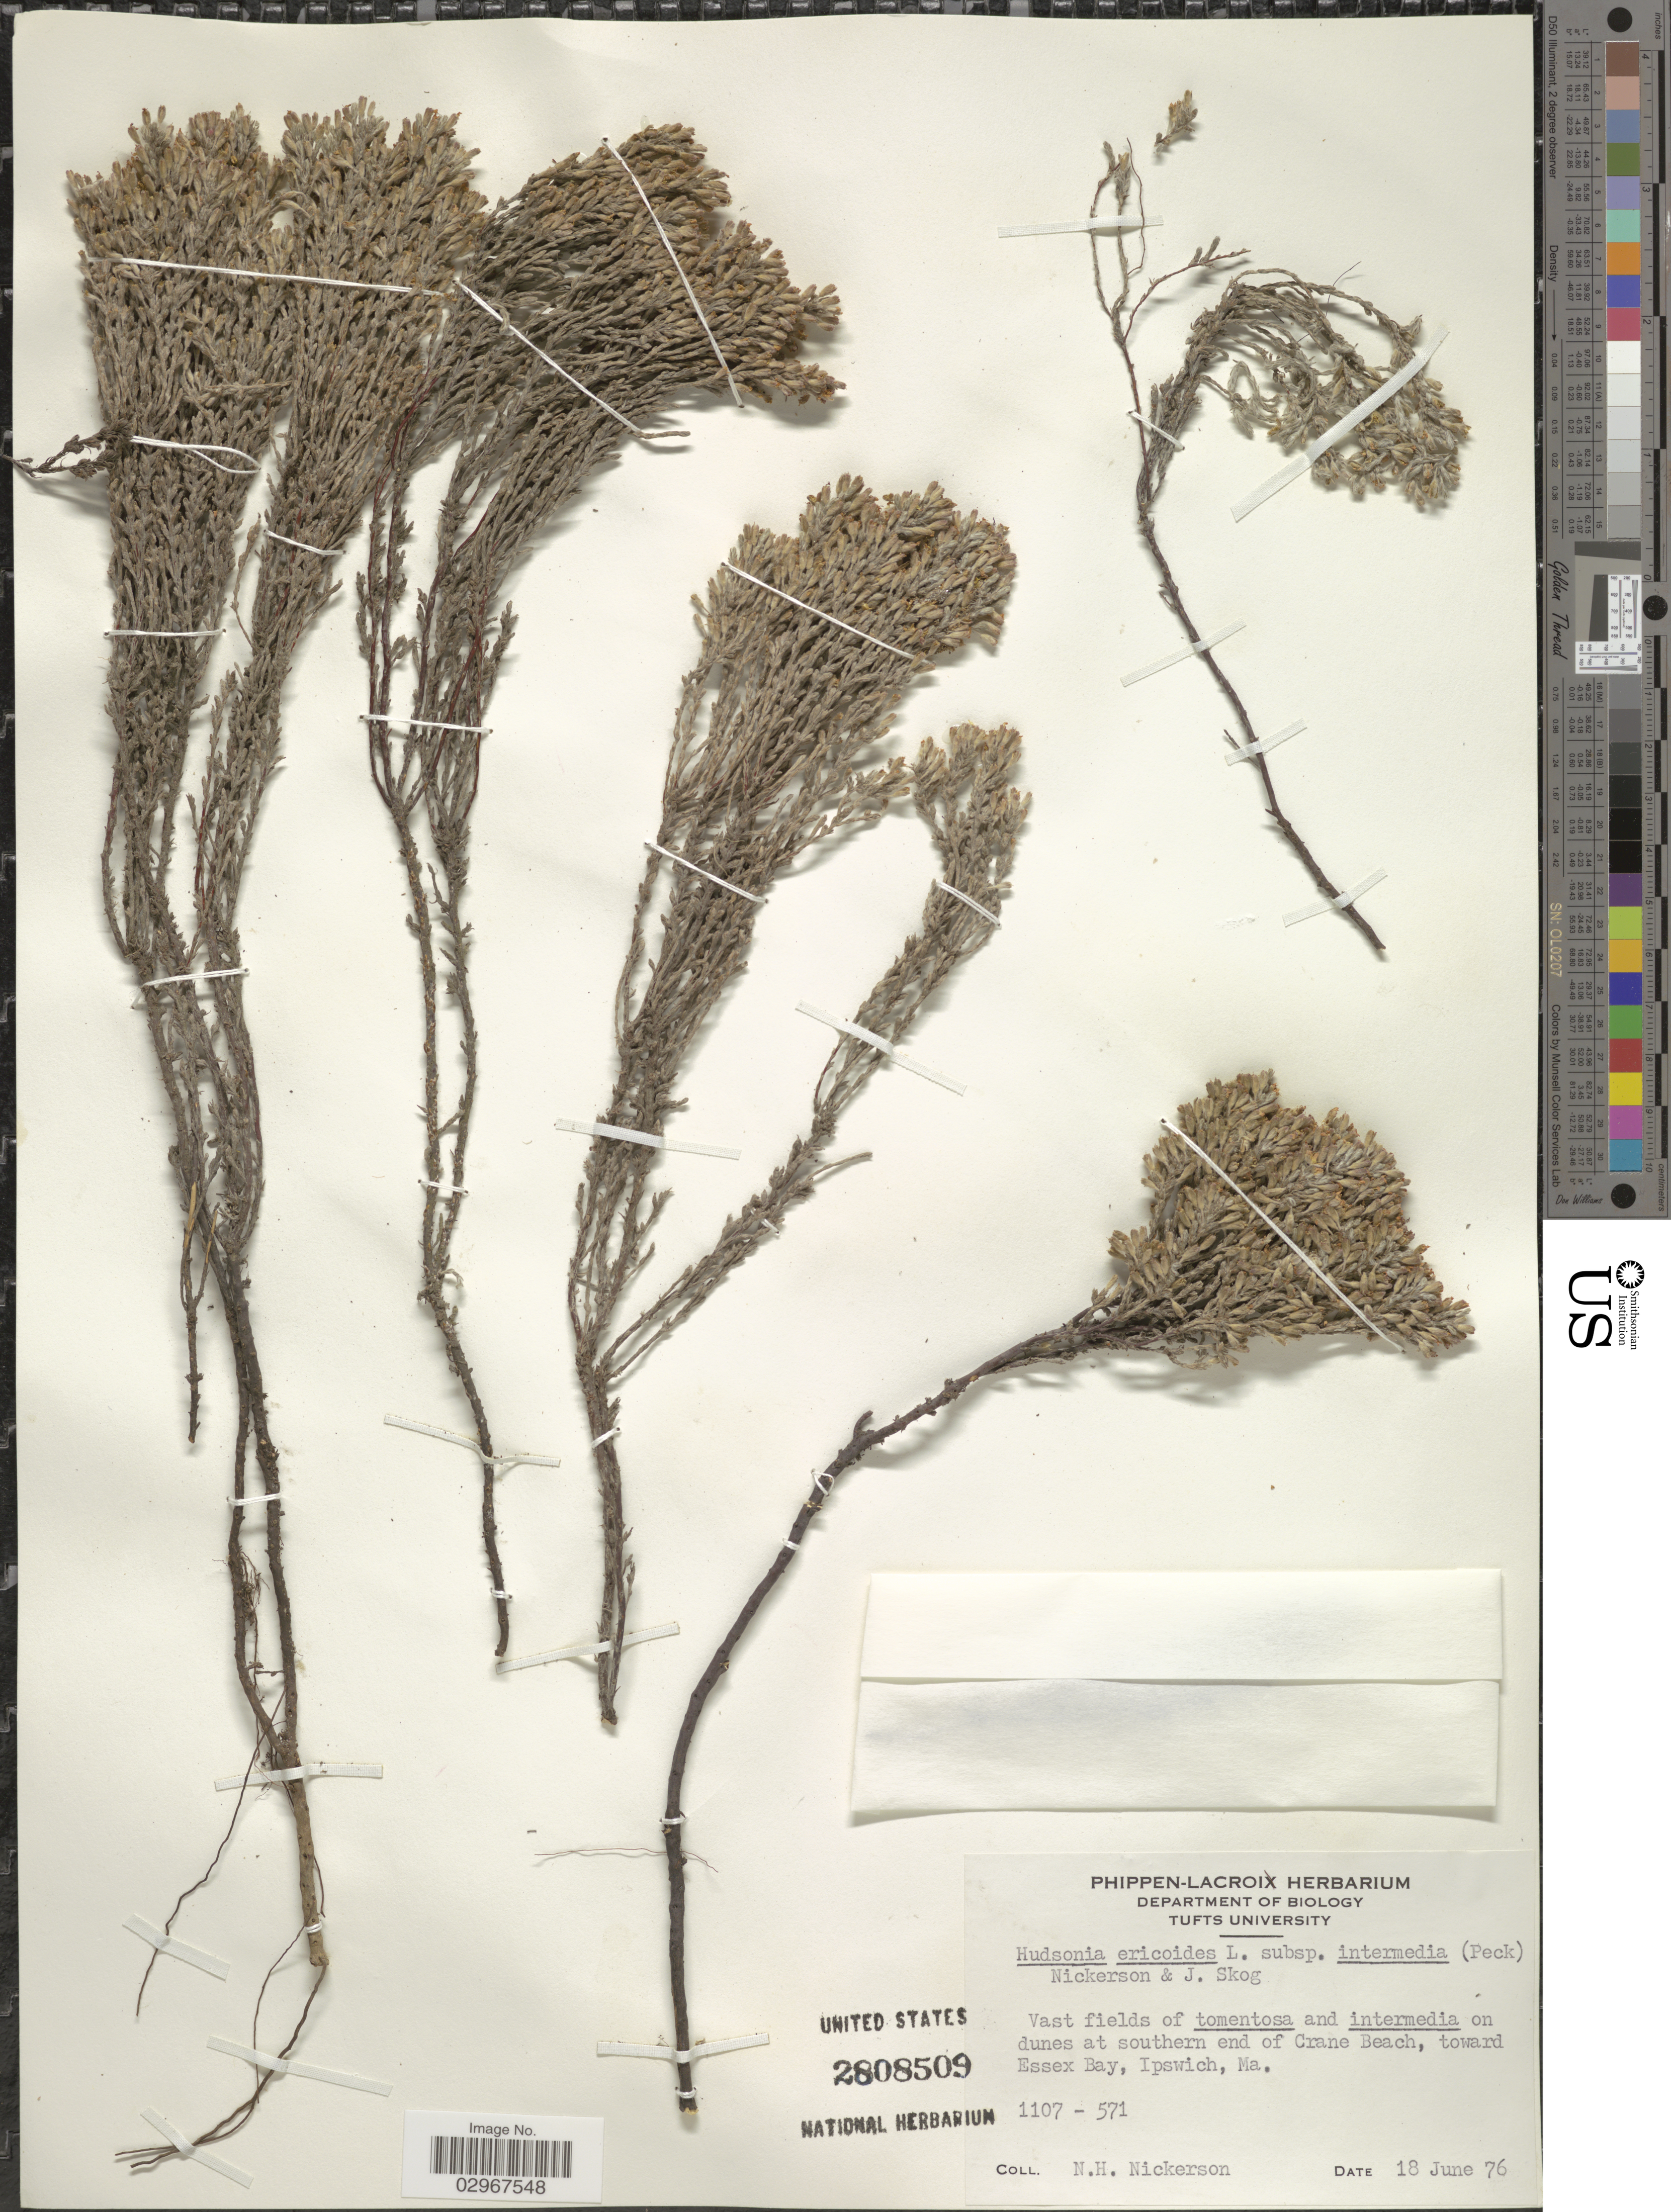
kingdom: Plantae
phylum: Tracheophyta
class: Magnoliopsida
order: Malvales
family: Cistaceae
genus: Hudsonia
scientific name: Hudsonia ericoides subsp. intermedia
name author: (Peck) N.H. Nick. & J.E. Skog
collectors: N. Nickerson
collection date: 1976-06-18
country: United States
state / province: Massachusetts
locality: On dunes at southern end of Crane Beach, toward Essex Bay, Ipswich, Ma.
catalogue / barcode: US 2808509